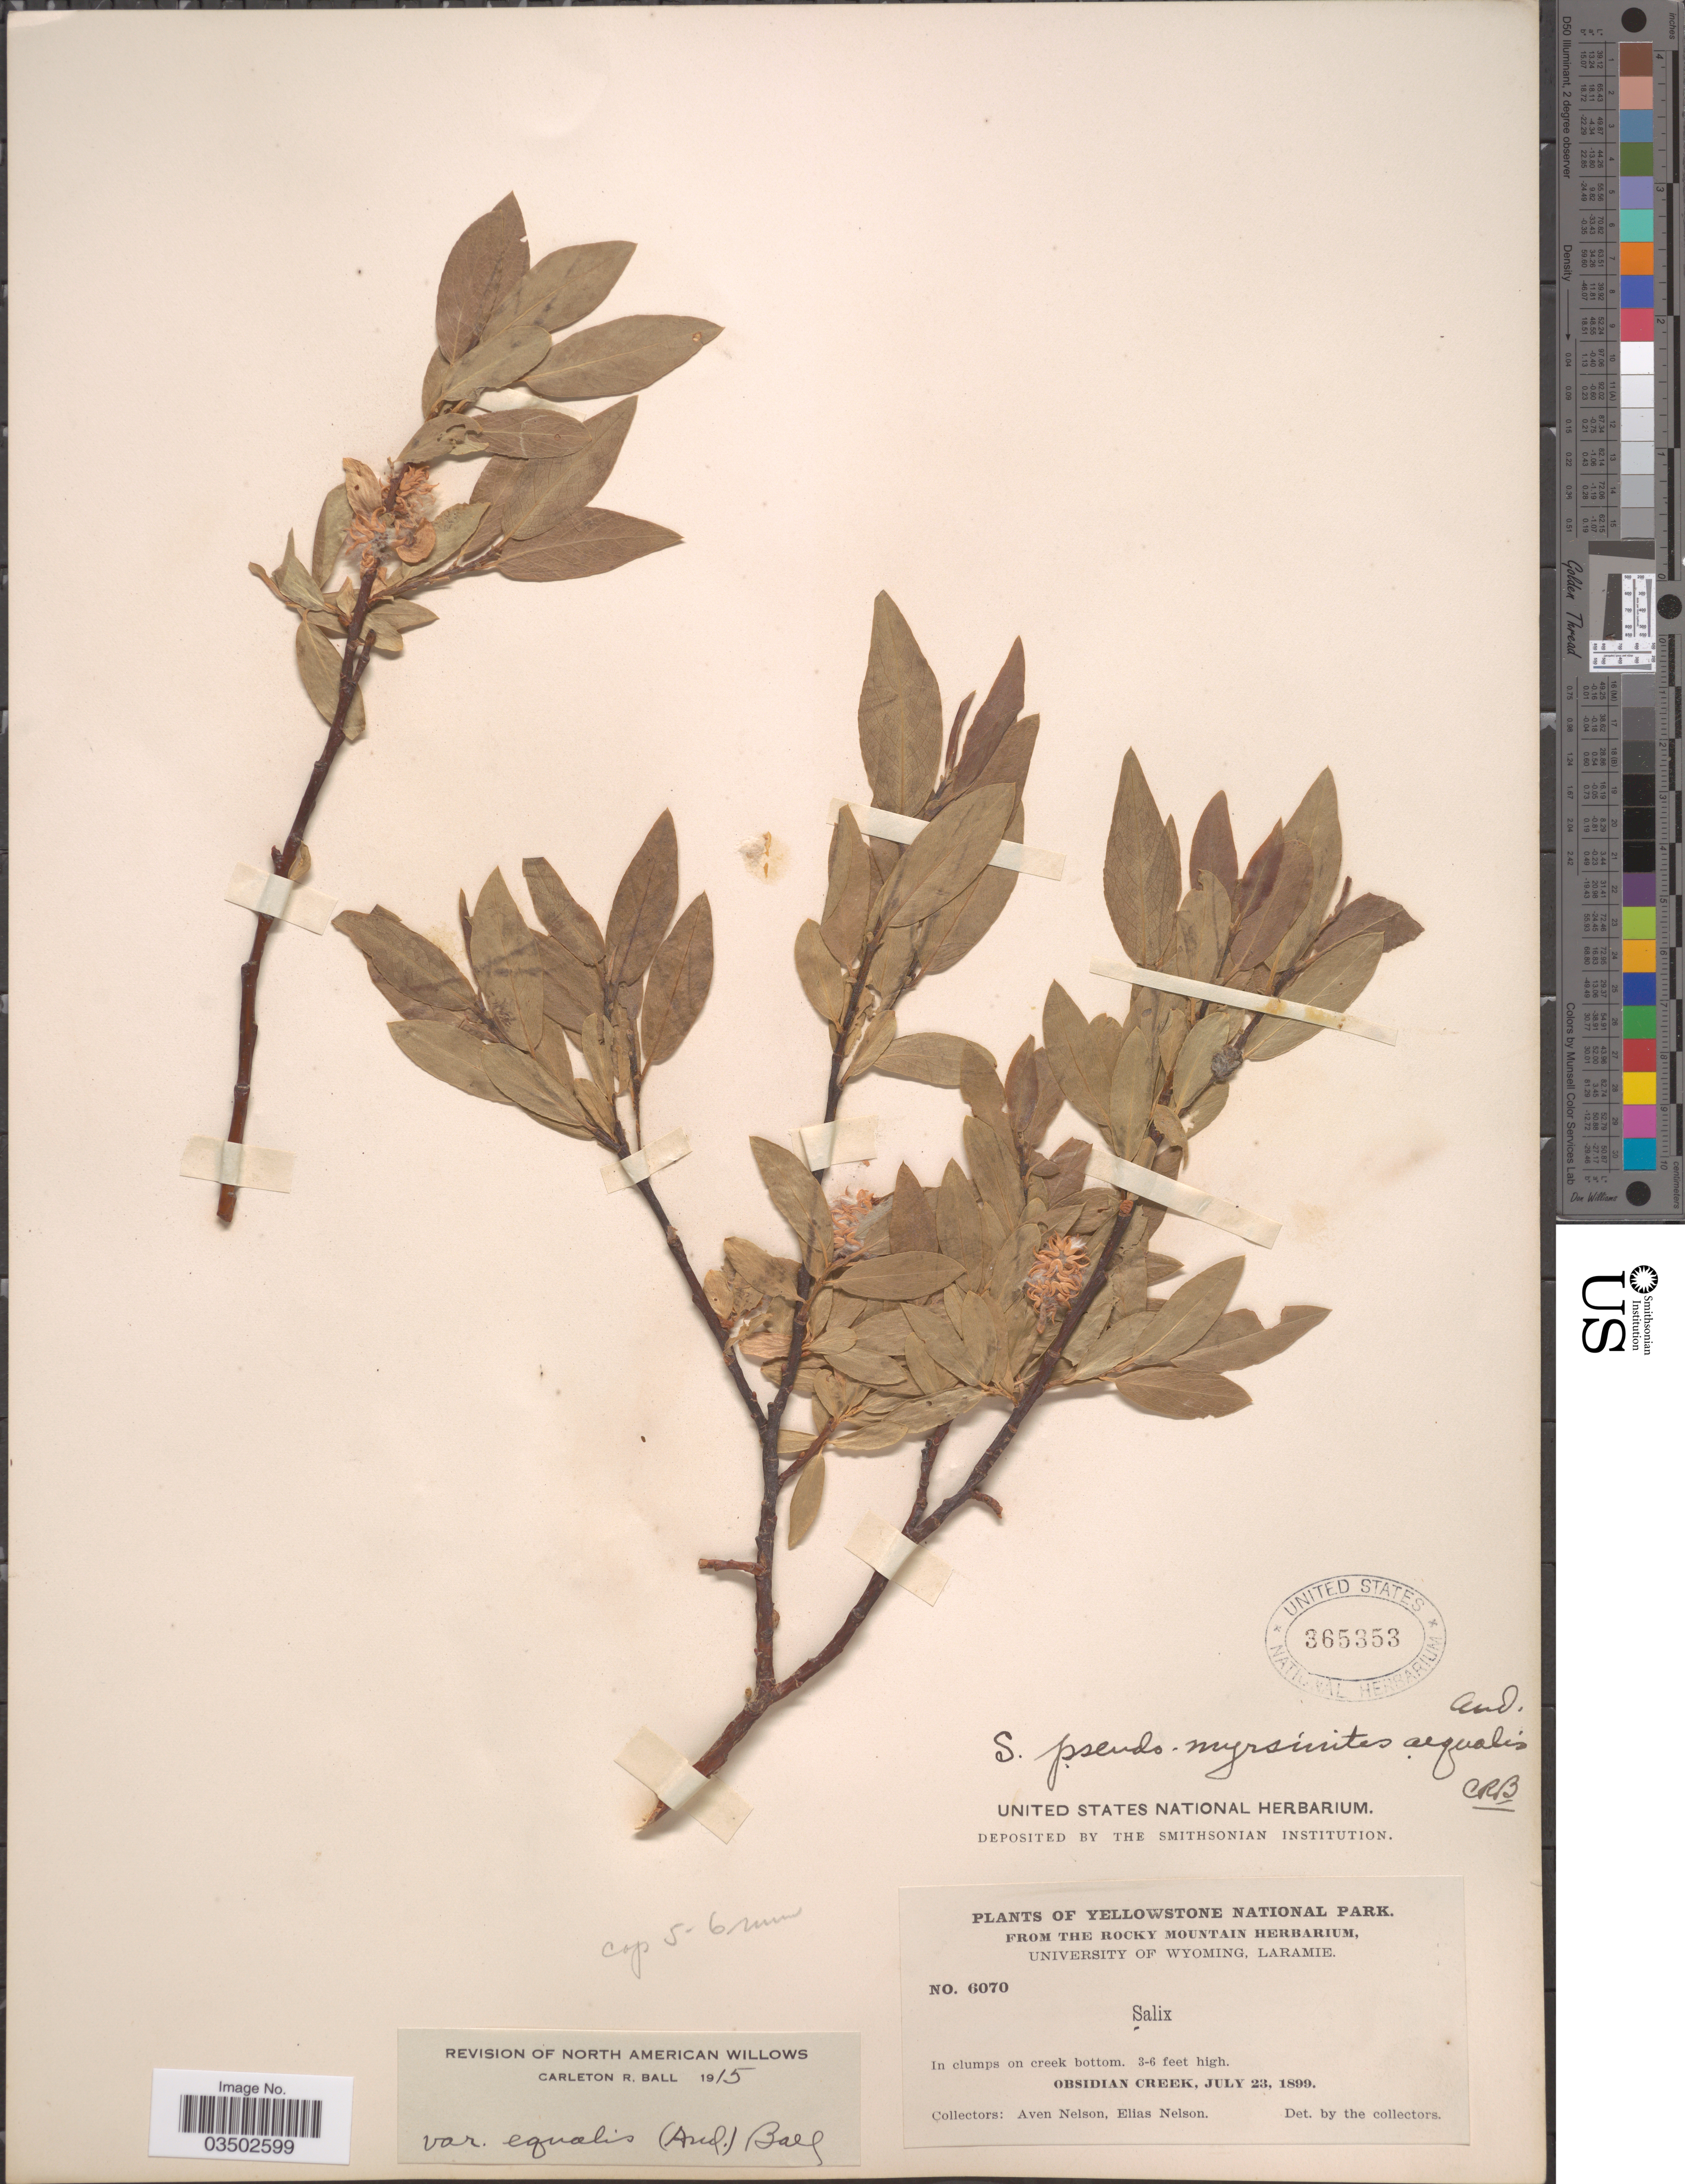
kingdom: Plantae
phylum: Tracheophyta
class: Magnoliopsida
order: Malpighiales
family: Salicaceae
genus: Salix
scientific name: Salix pseudocordata var. aequalis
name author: (Andersson) C.R. Ball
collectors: A. Nelson & E. Nelson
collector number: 6070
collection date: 1899-07-23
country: United States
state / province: Wyoming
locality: Yellowstone National Park. Obsidian Creek.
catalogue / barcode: US 365353